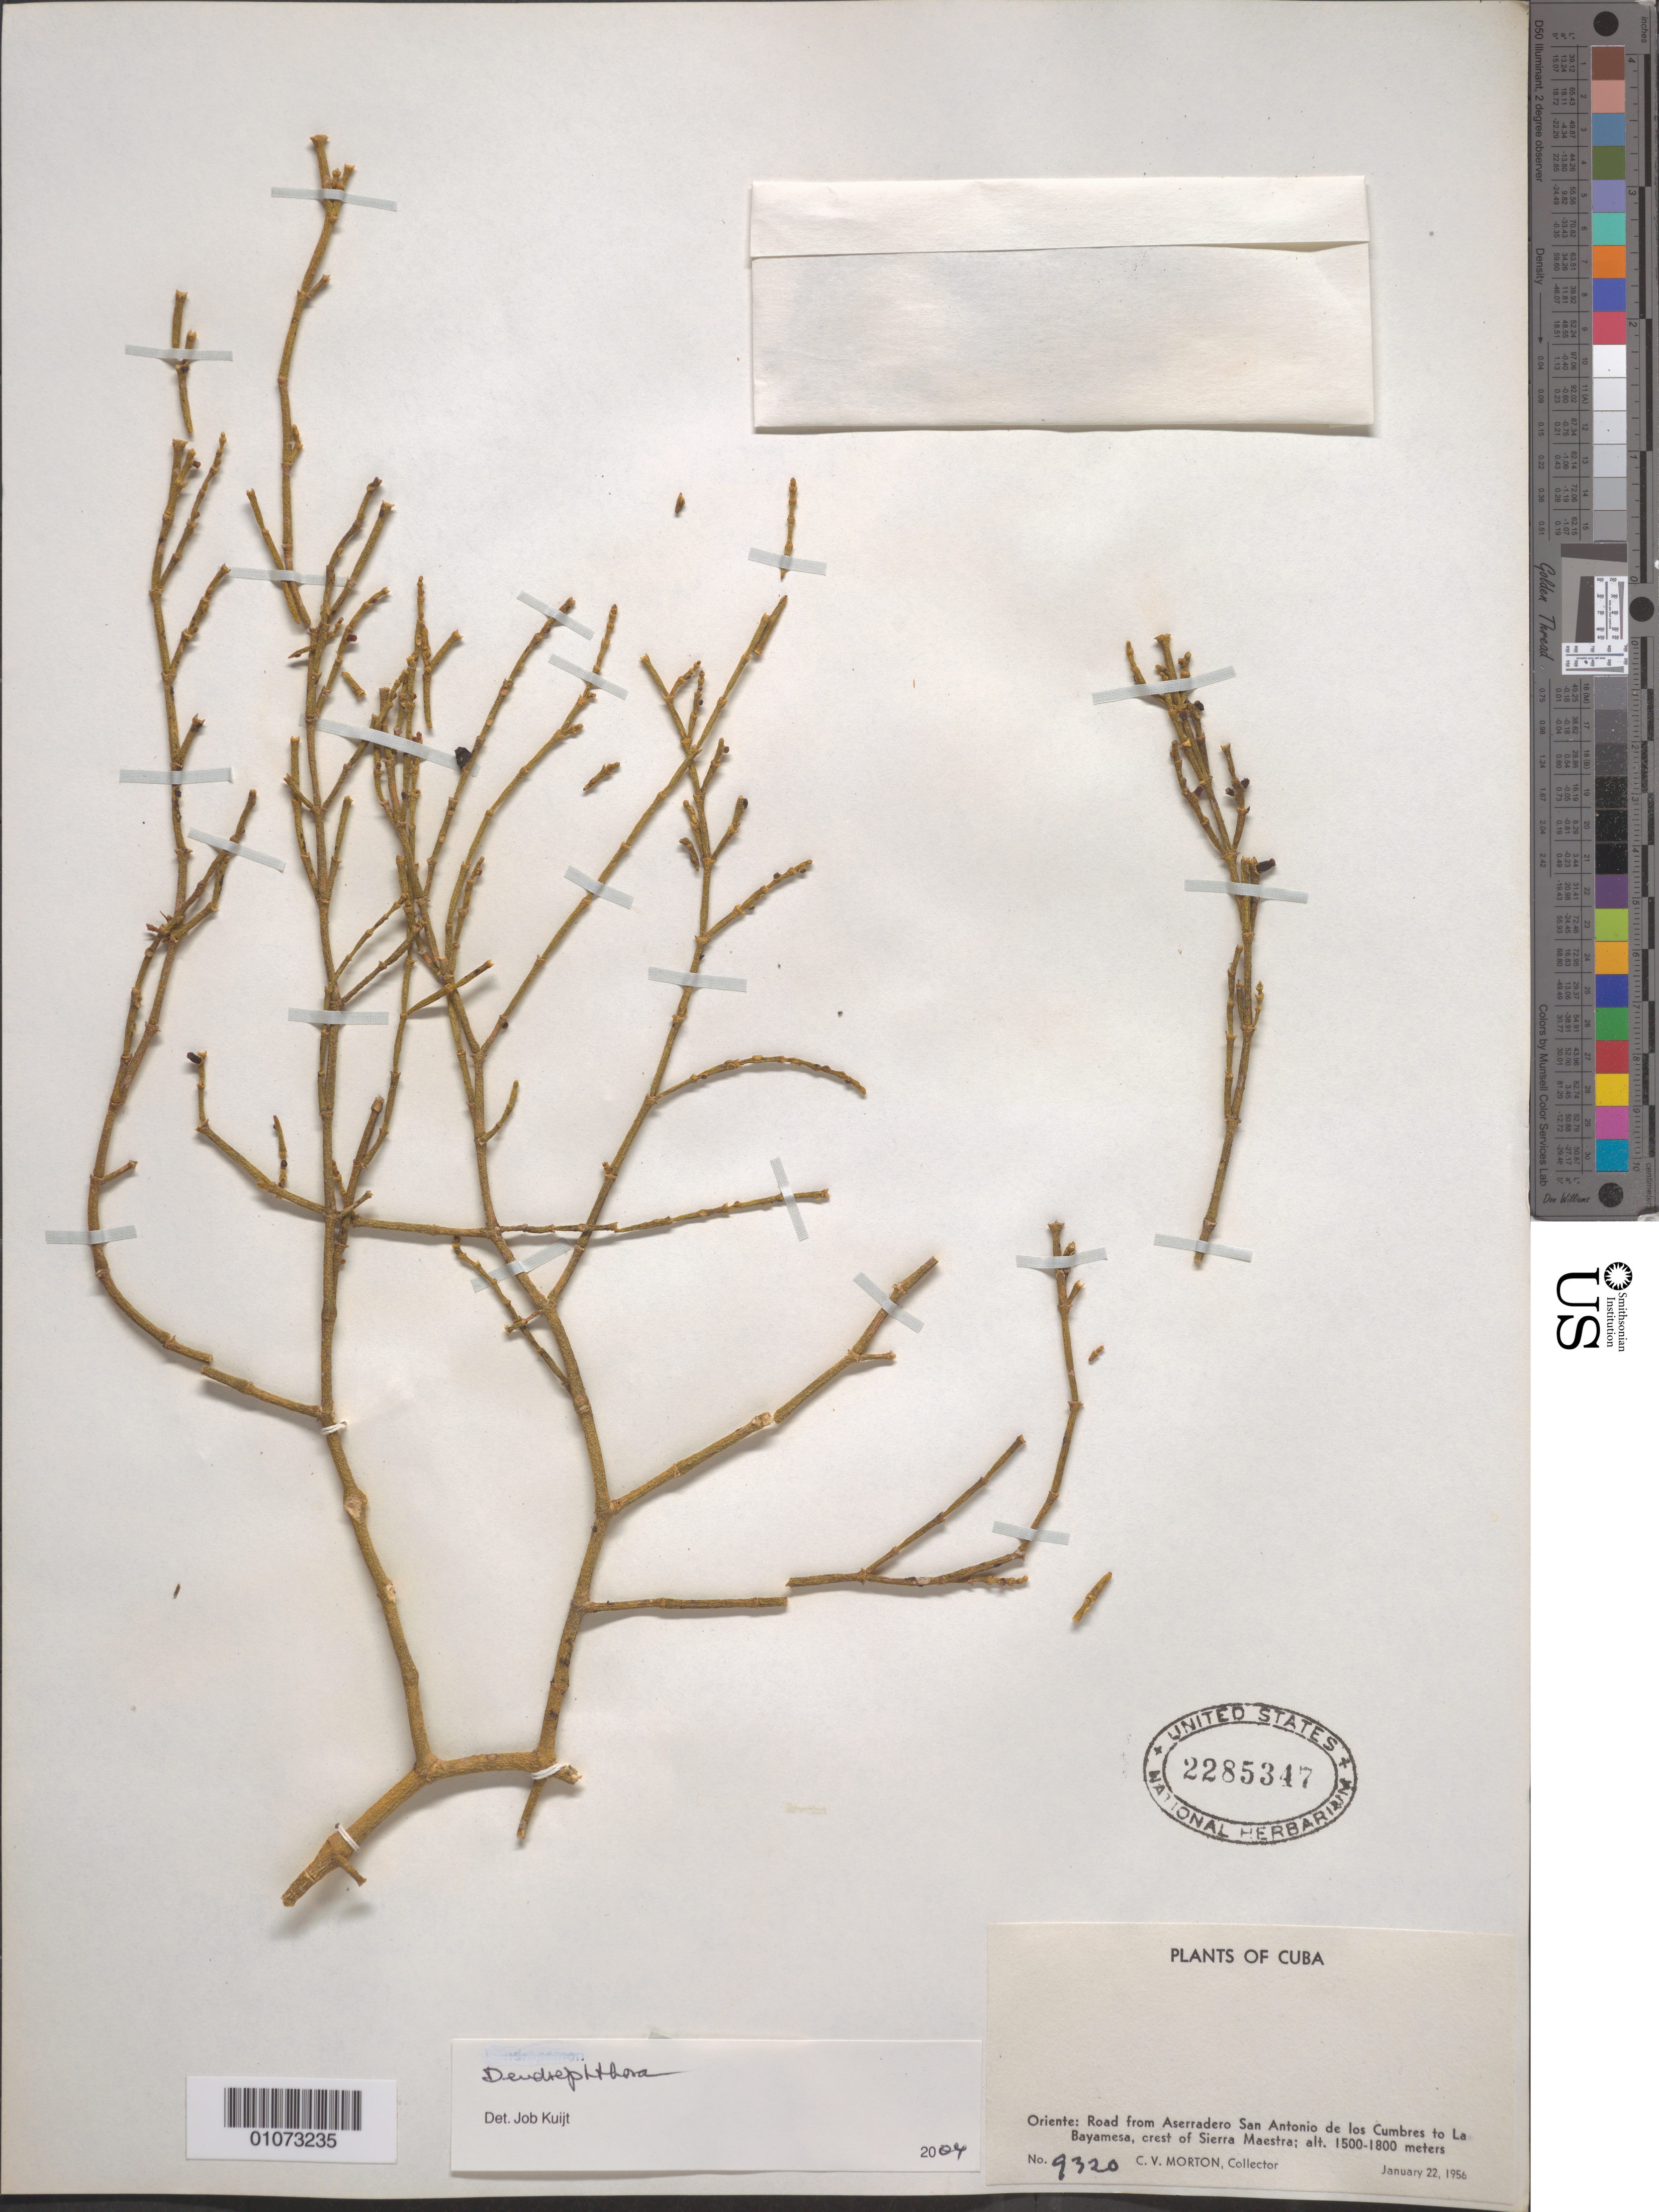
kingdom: Plantae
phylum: Tracheophyta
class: Magnoliopsida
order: Santalales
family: Viscaceae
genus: Dendrophthora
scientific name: Dendrophthora sp.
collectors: C. V. Morton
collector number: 9320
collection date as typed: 22 Jan 1956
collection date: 1956-01-22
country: Cuba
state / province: Oriente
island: Cuba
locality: Crest of the sierra Maestra, road from Asseradero San Antonio de los Cumbres to La Bayamesa, crest of Sierra Maestra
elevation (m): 1500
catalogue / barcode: US 2285247